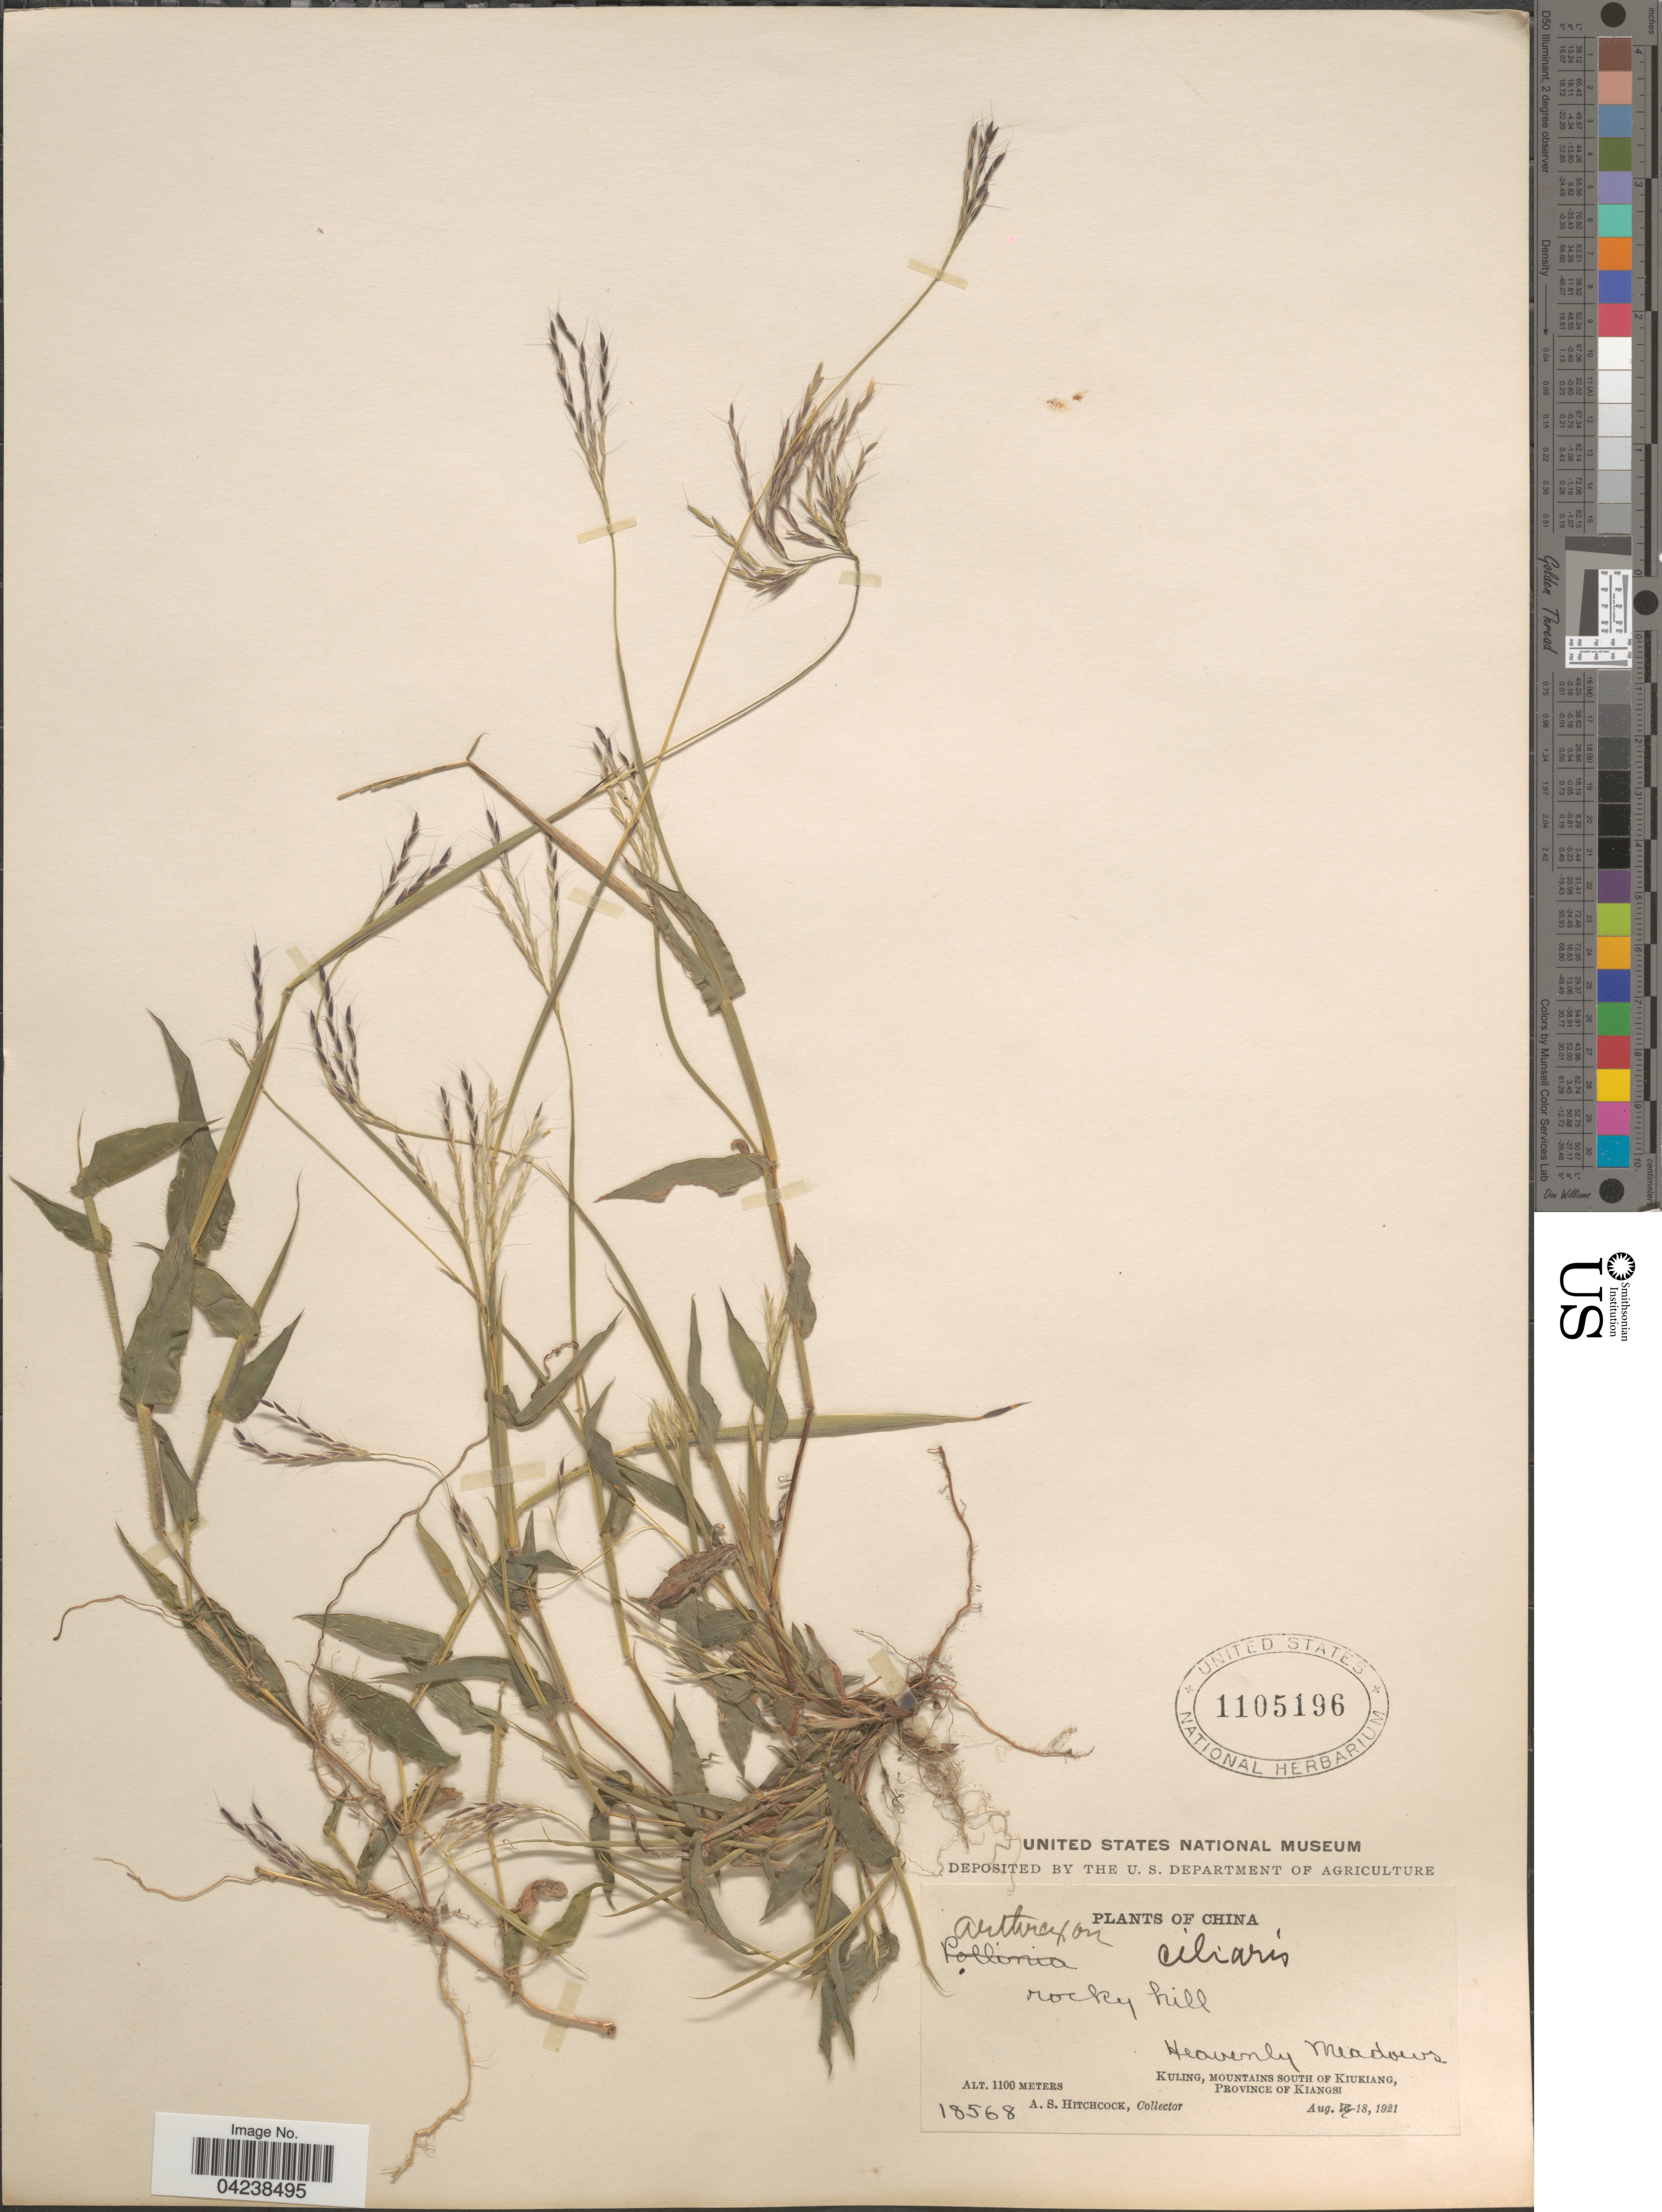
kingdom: Plantae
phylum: Tracheophyta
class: Liliopsida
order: Poales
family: Poaceae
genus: Arthraxon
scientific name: Arthraxon hispidus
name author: (Thunb.) Makino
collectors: A. S. Hitchcock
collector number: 18568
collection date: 1921-08-18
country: China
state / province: Jiangxi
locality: Heavenly Meadows. Kuling, Mountains south of Kiukiang, Province of Kiangsi.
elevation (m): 1100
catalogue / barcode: US 1105196